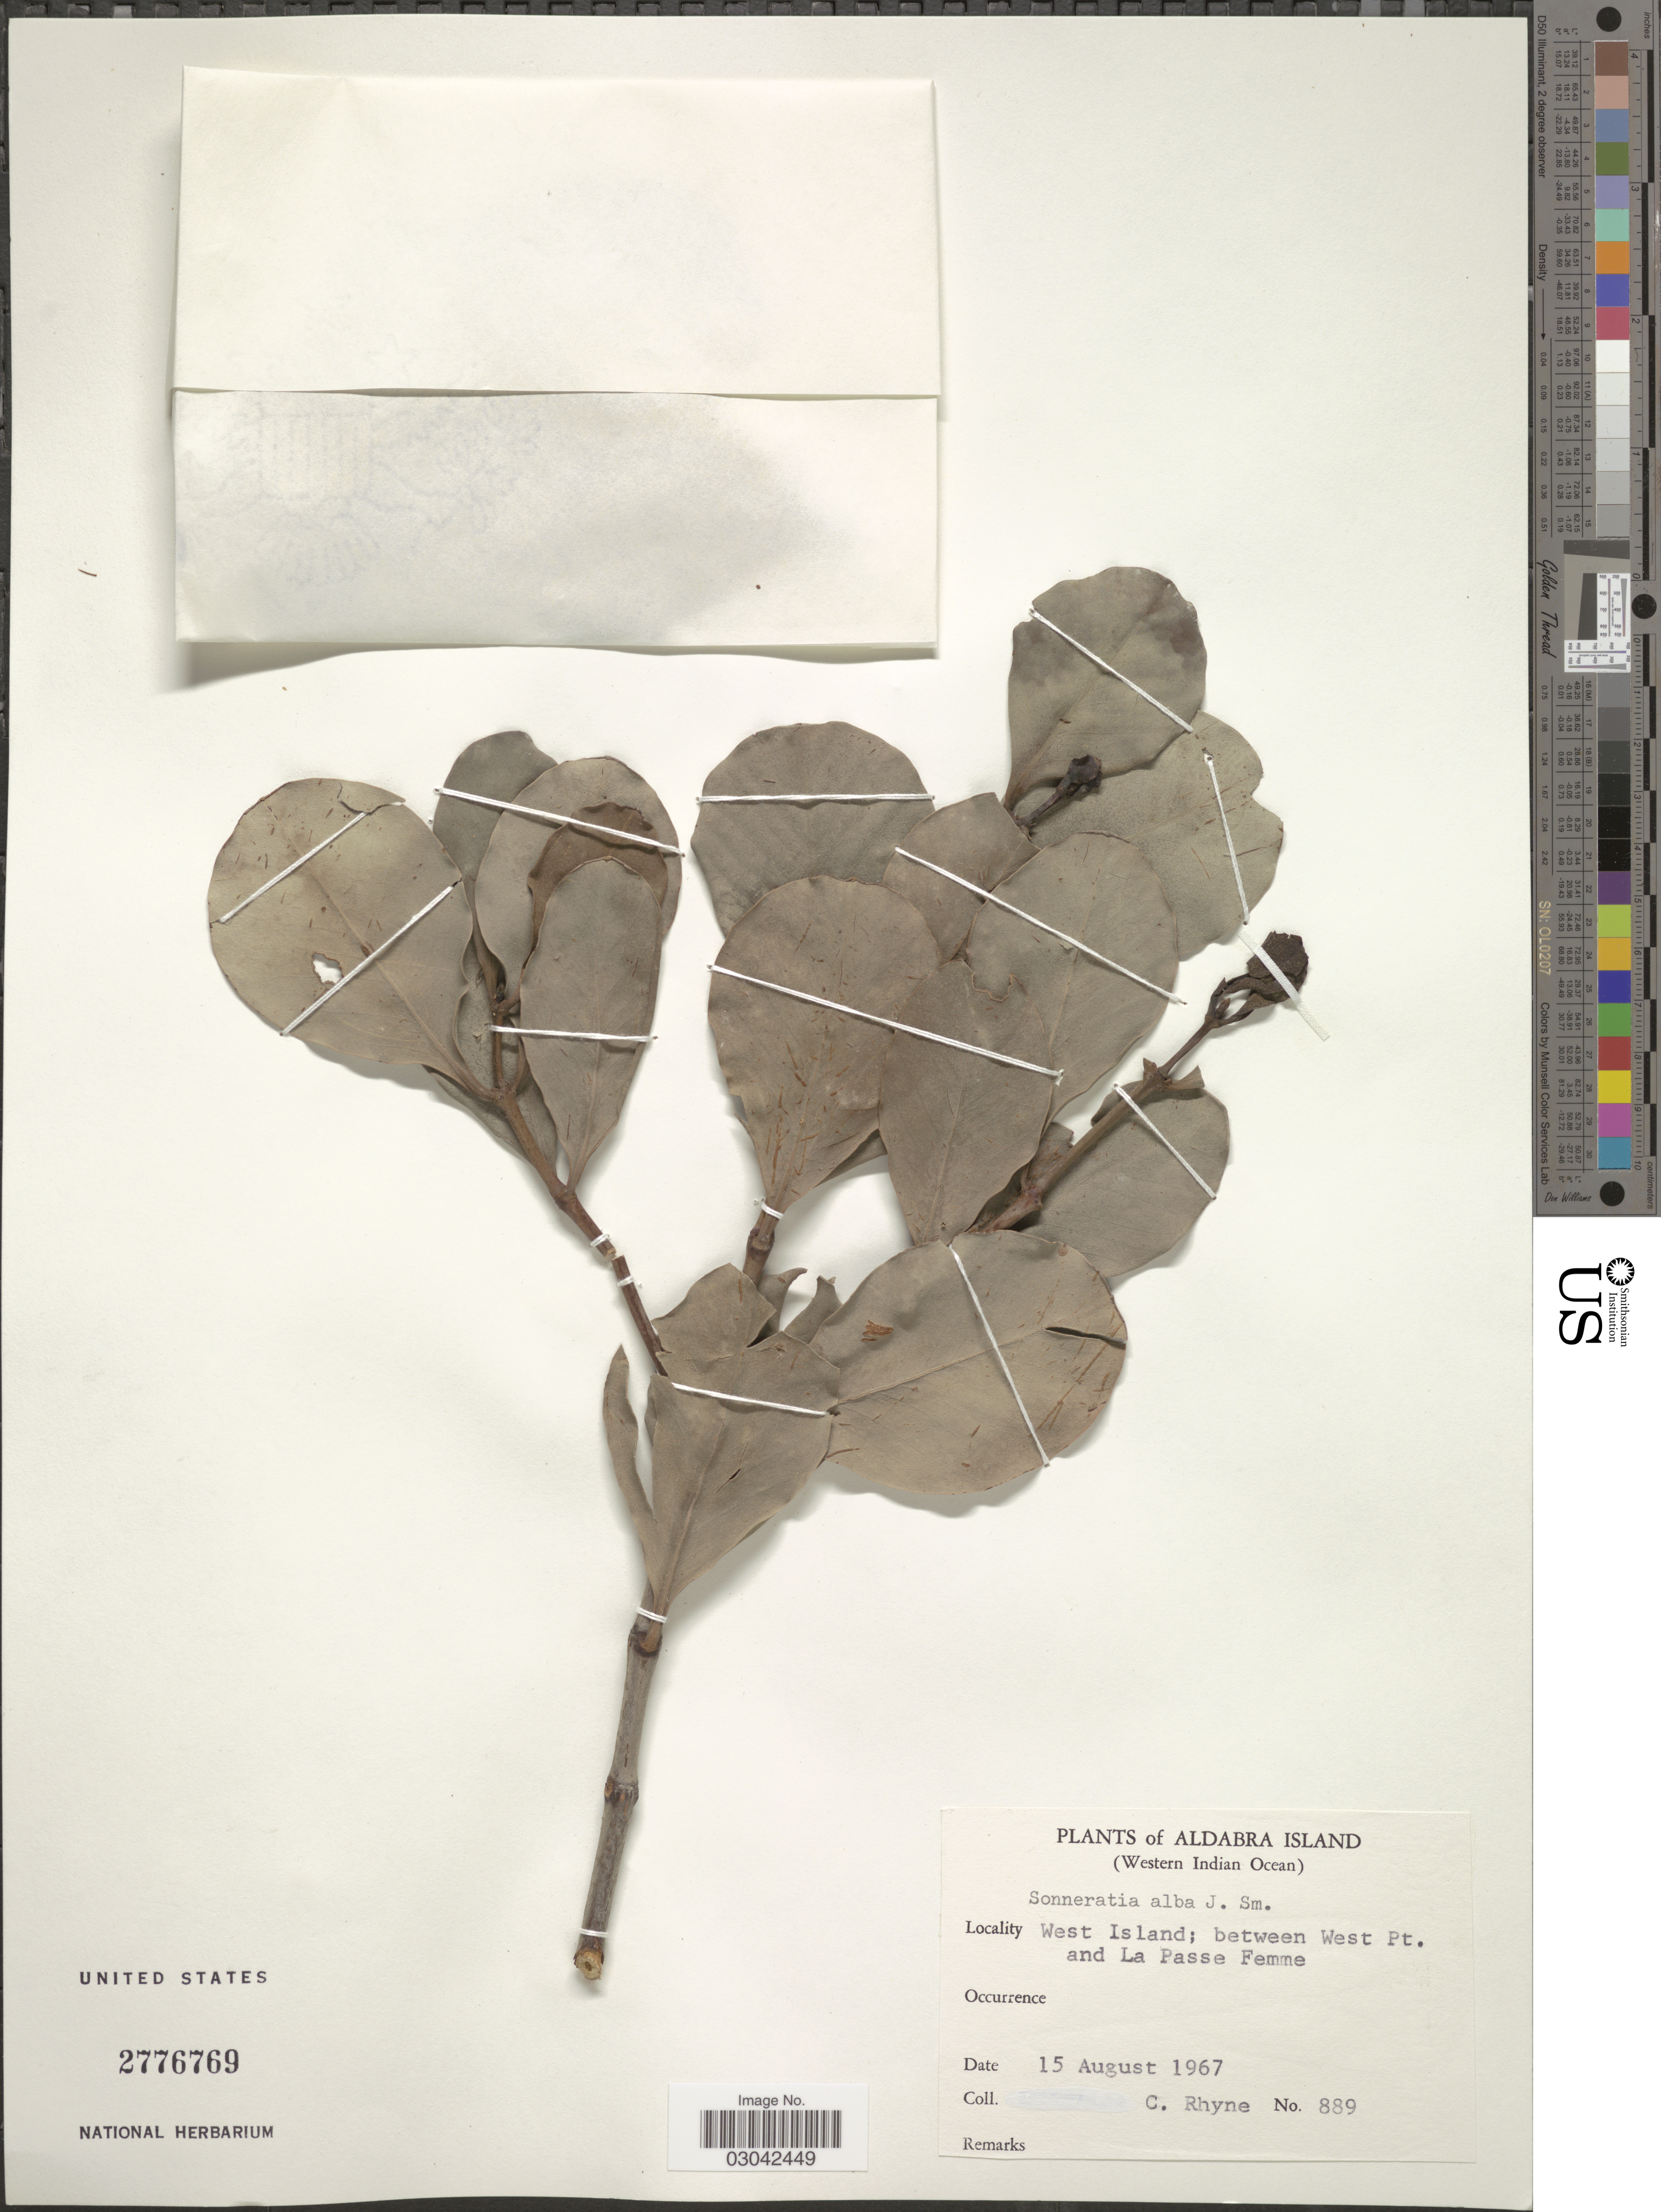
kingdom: Plantae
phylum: Tracheophyta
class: Magnoliopsida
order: Myrtales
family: Lythraceae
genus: Sonneratia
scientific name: Sonneratia alba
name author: Sm.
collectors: C. Rhyne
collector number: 889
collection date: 1967-08-15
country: Seychelles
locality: Aldabra Island. (Western Indian Ocean). West Island; between West Pt. and La Passe Femme.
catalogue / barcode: US 2776769